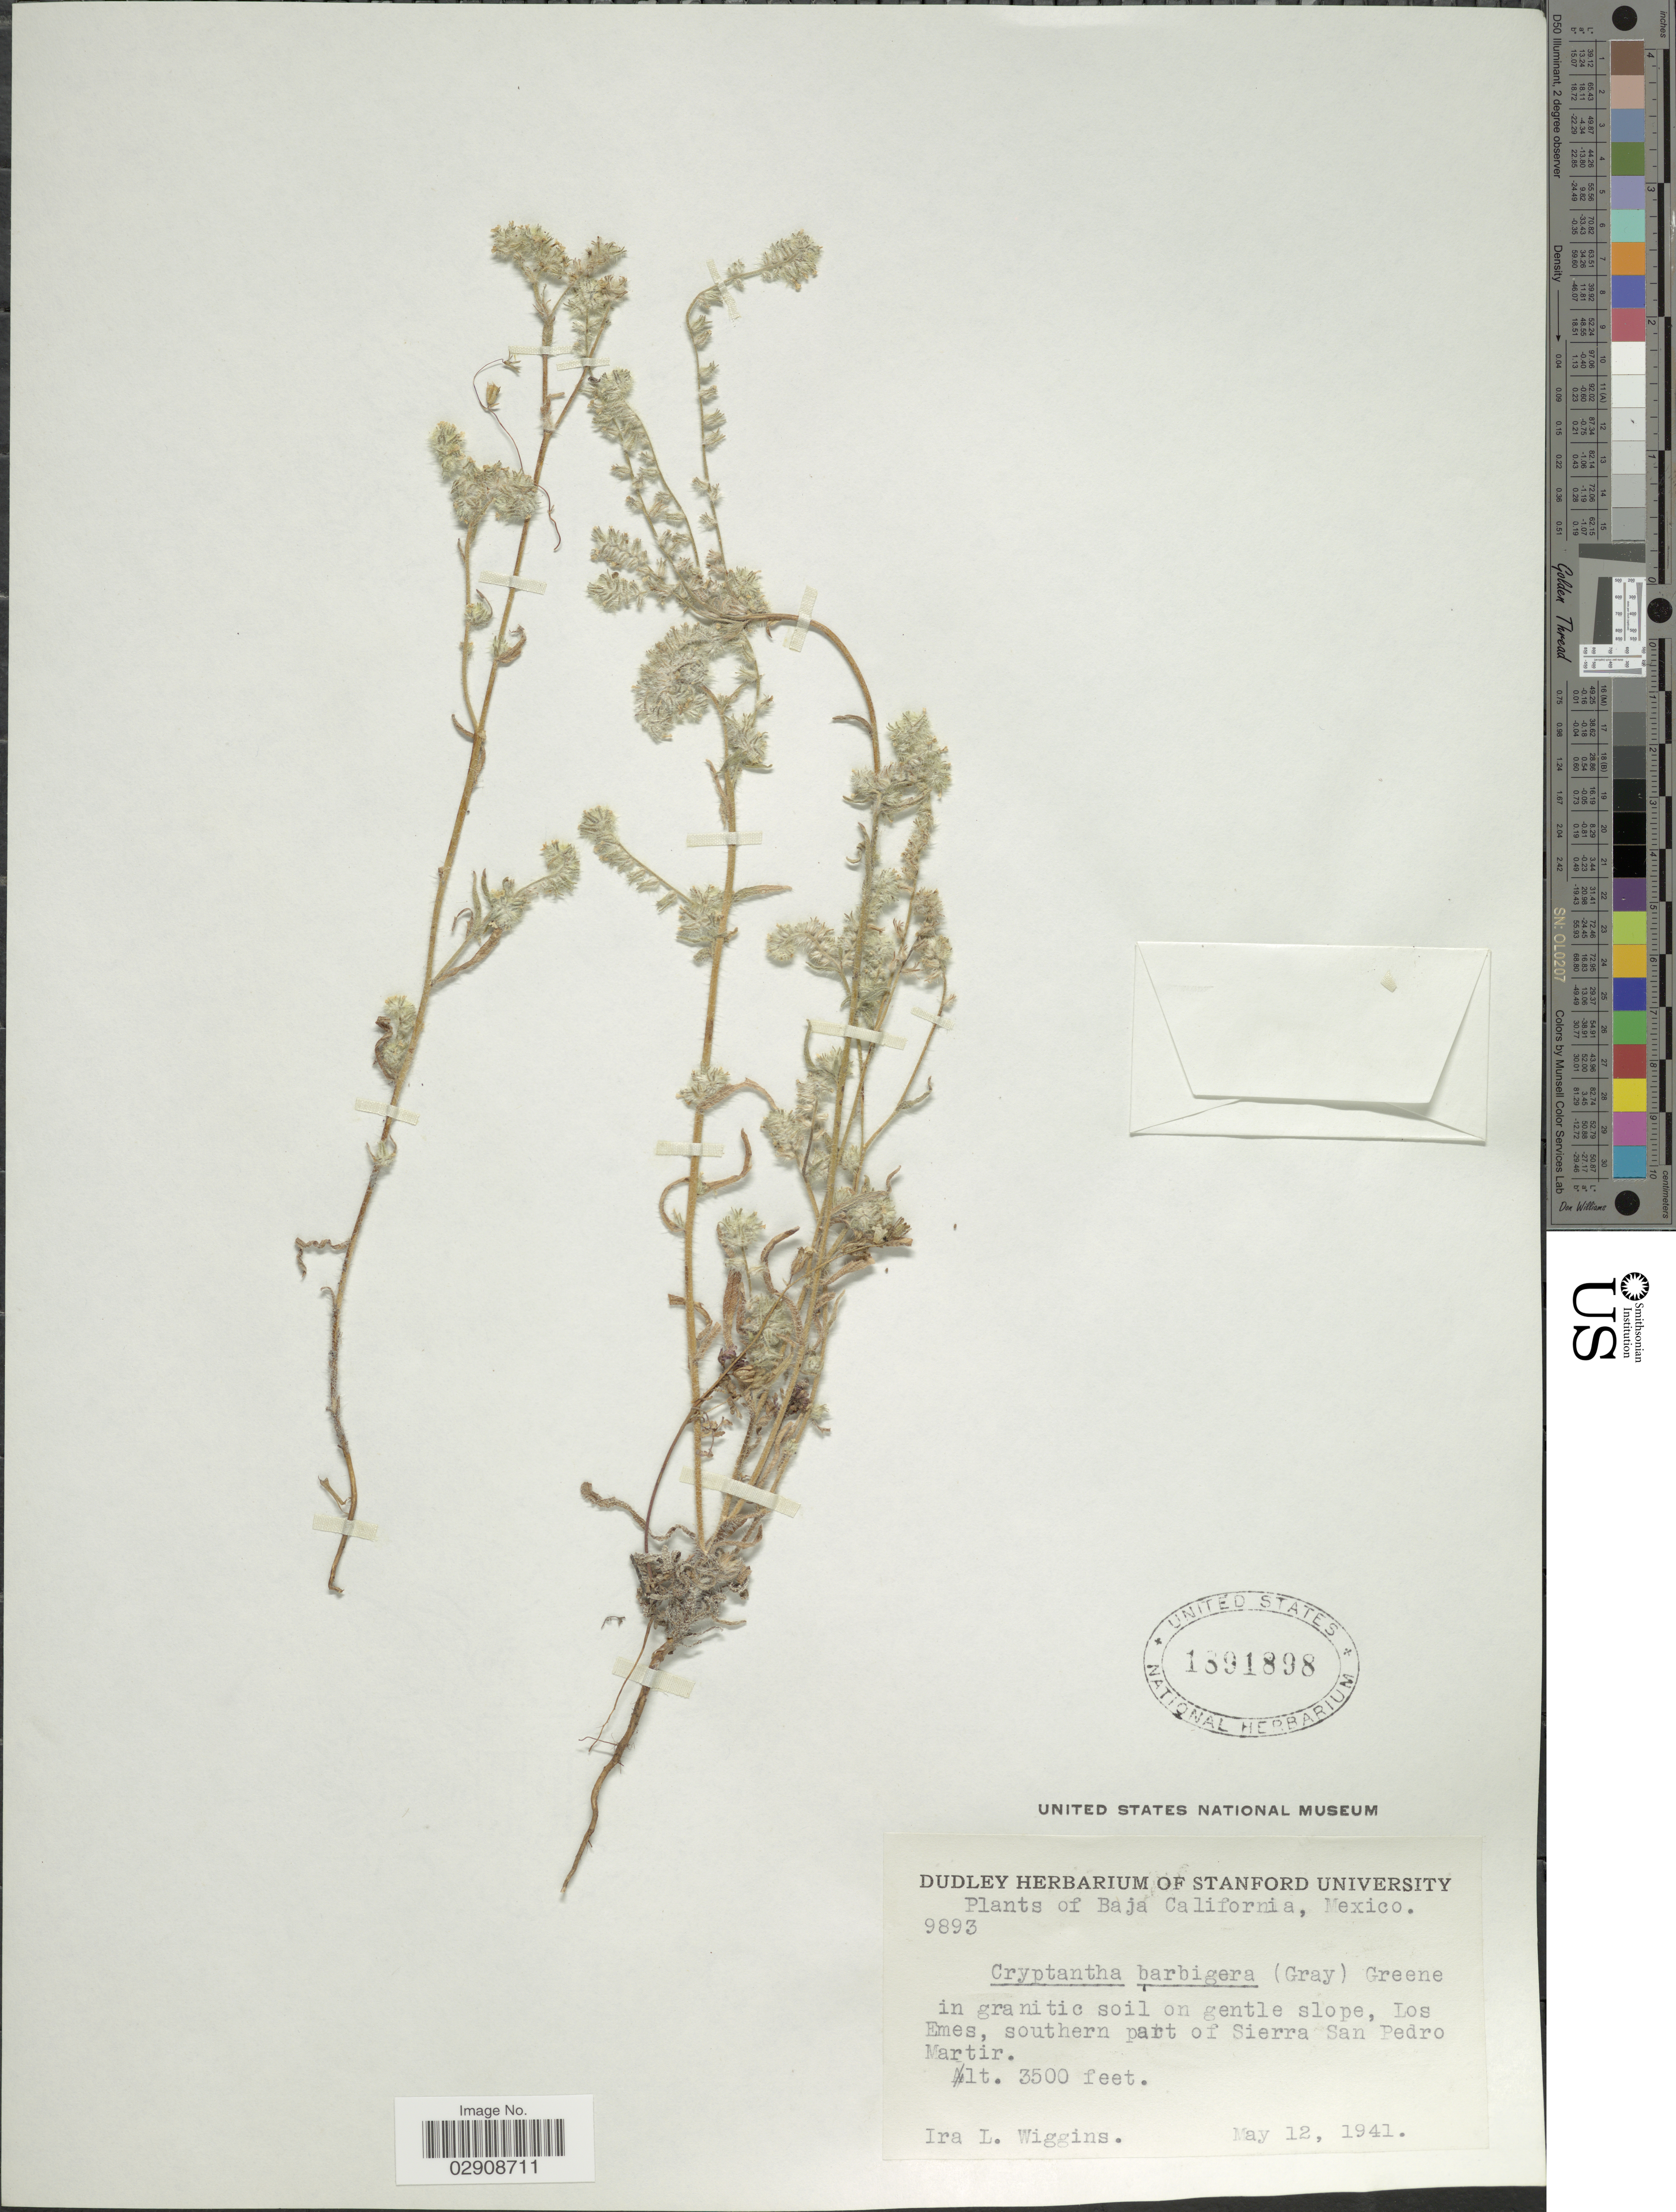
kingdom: Plantae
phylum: Tracheophyta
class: Magnoliopsida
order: Boraginales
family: Boraginaceae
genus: Cryptantha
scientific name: Cryptantha barbigera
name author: (A. Gray) Greene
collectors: I. L. Wiggins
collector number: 9893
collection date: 1941-05-12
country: Mexico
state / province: Baja California Norte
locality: In granitic soil on gentle slope, Los Emes, southern part of Sierra San Pedro Martir.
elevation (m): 1067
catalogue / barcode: US 1891898